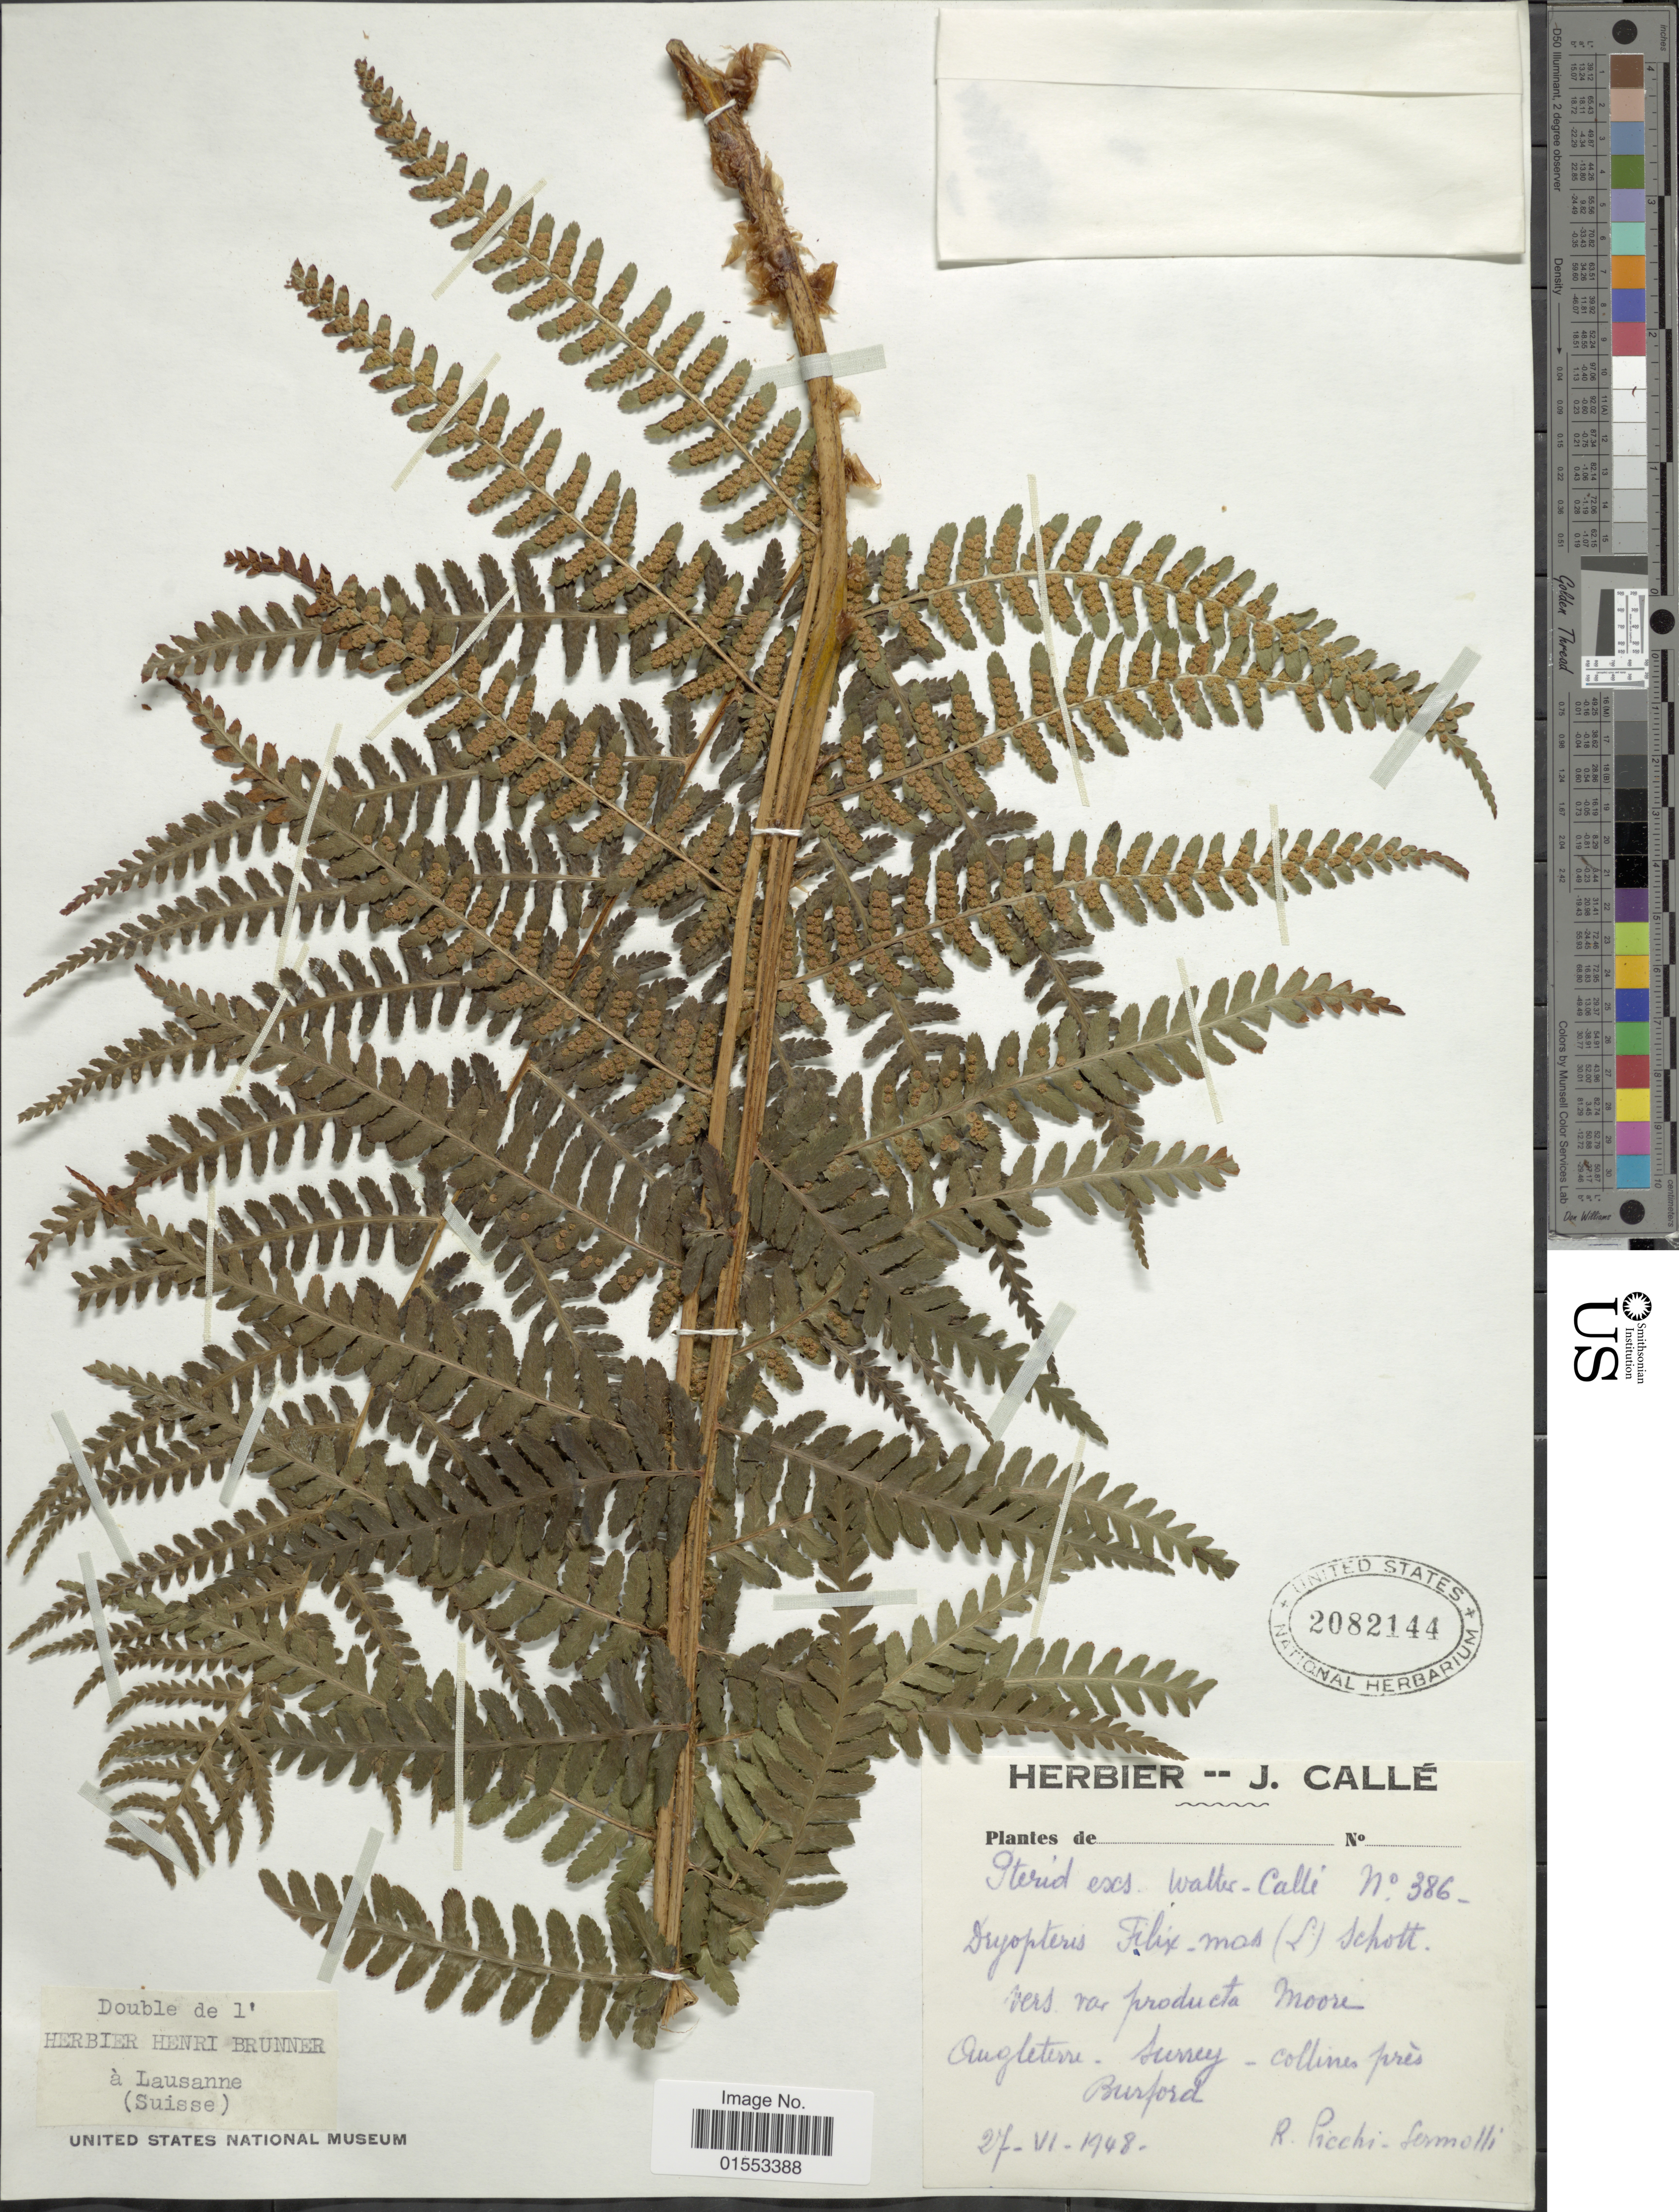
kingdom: Plantae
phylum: Tracheophyta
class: Polypodiopsida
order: Polypodiales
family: Dryopteridaceae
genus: Dryopteris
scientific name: Dryopteris filix-mas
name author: (L.) Schott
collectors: R. E. Pichi-Sermolli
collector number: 386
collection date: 1948-06-27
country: United Kingdom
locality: Augleterre - Surrey - collines pres Burford.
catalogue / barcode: US 2082144